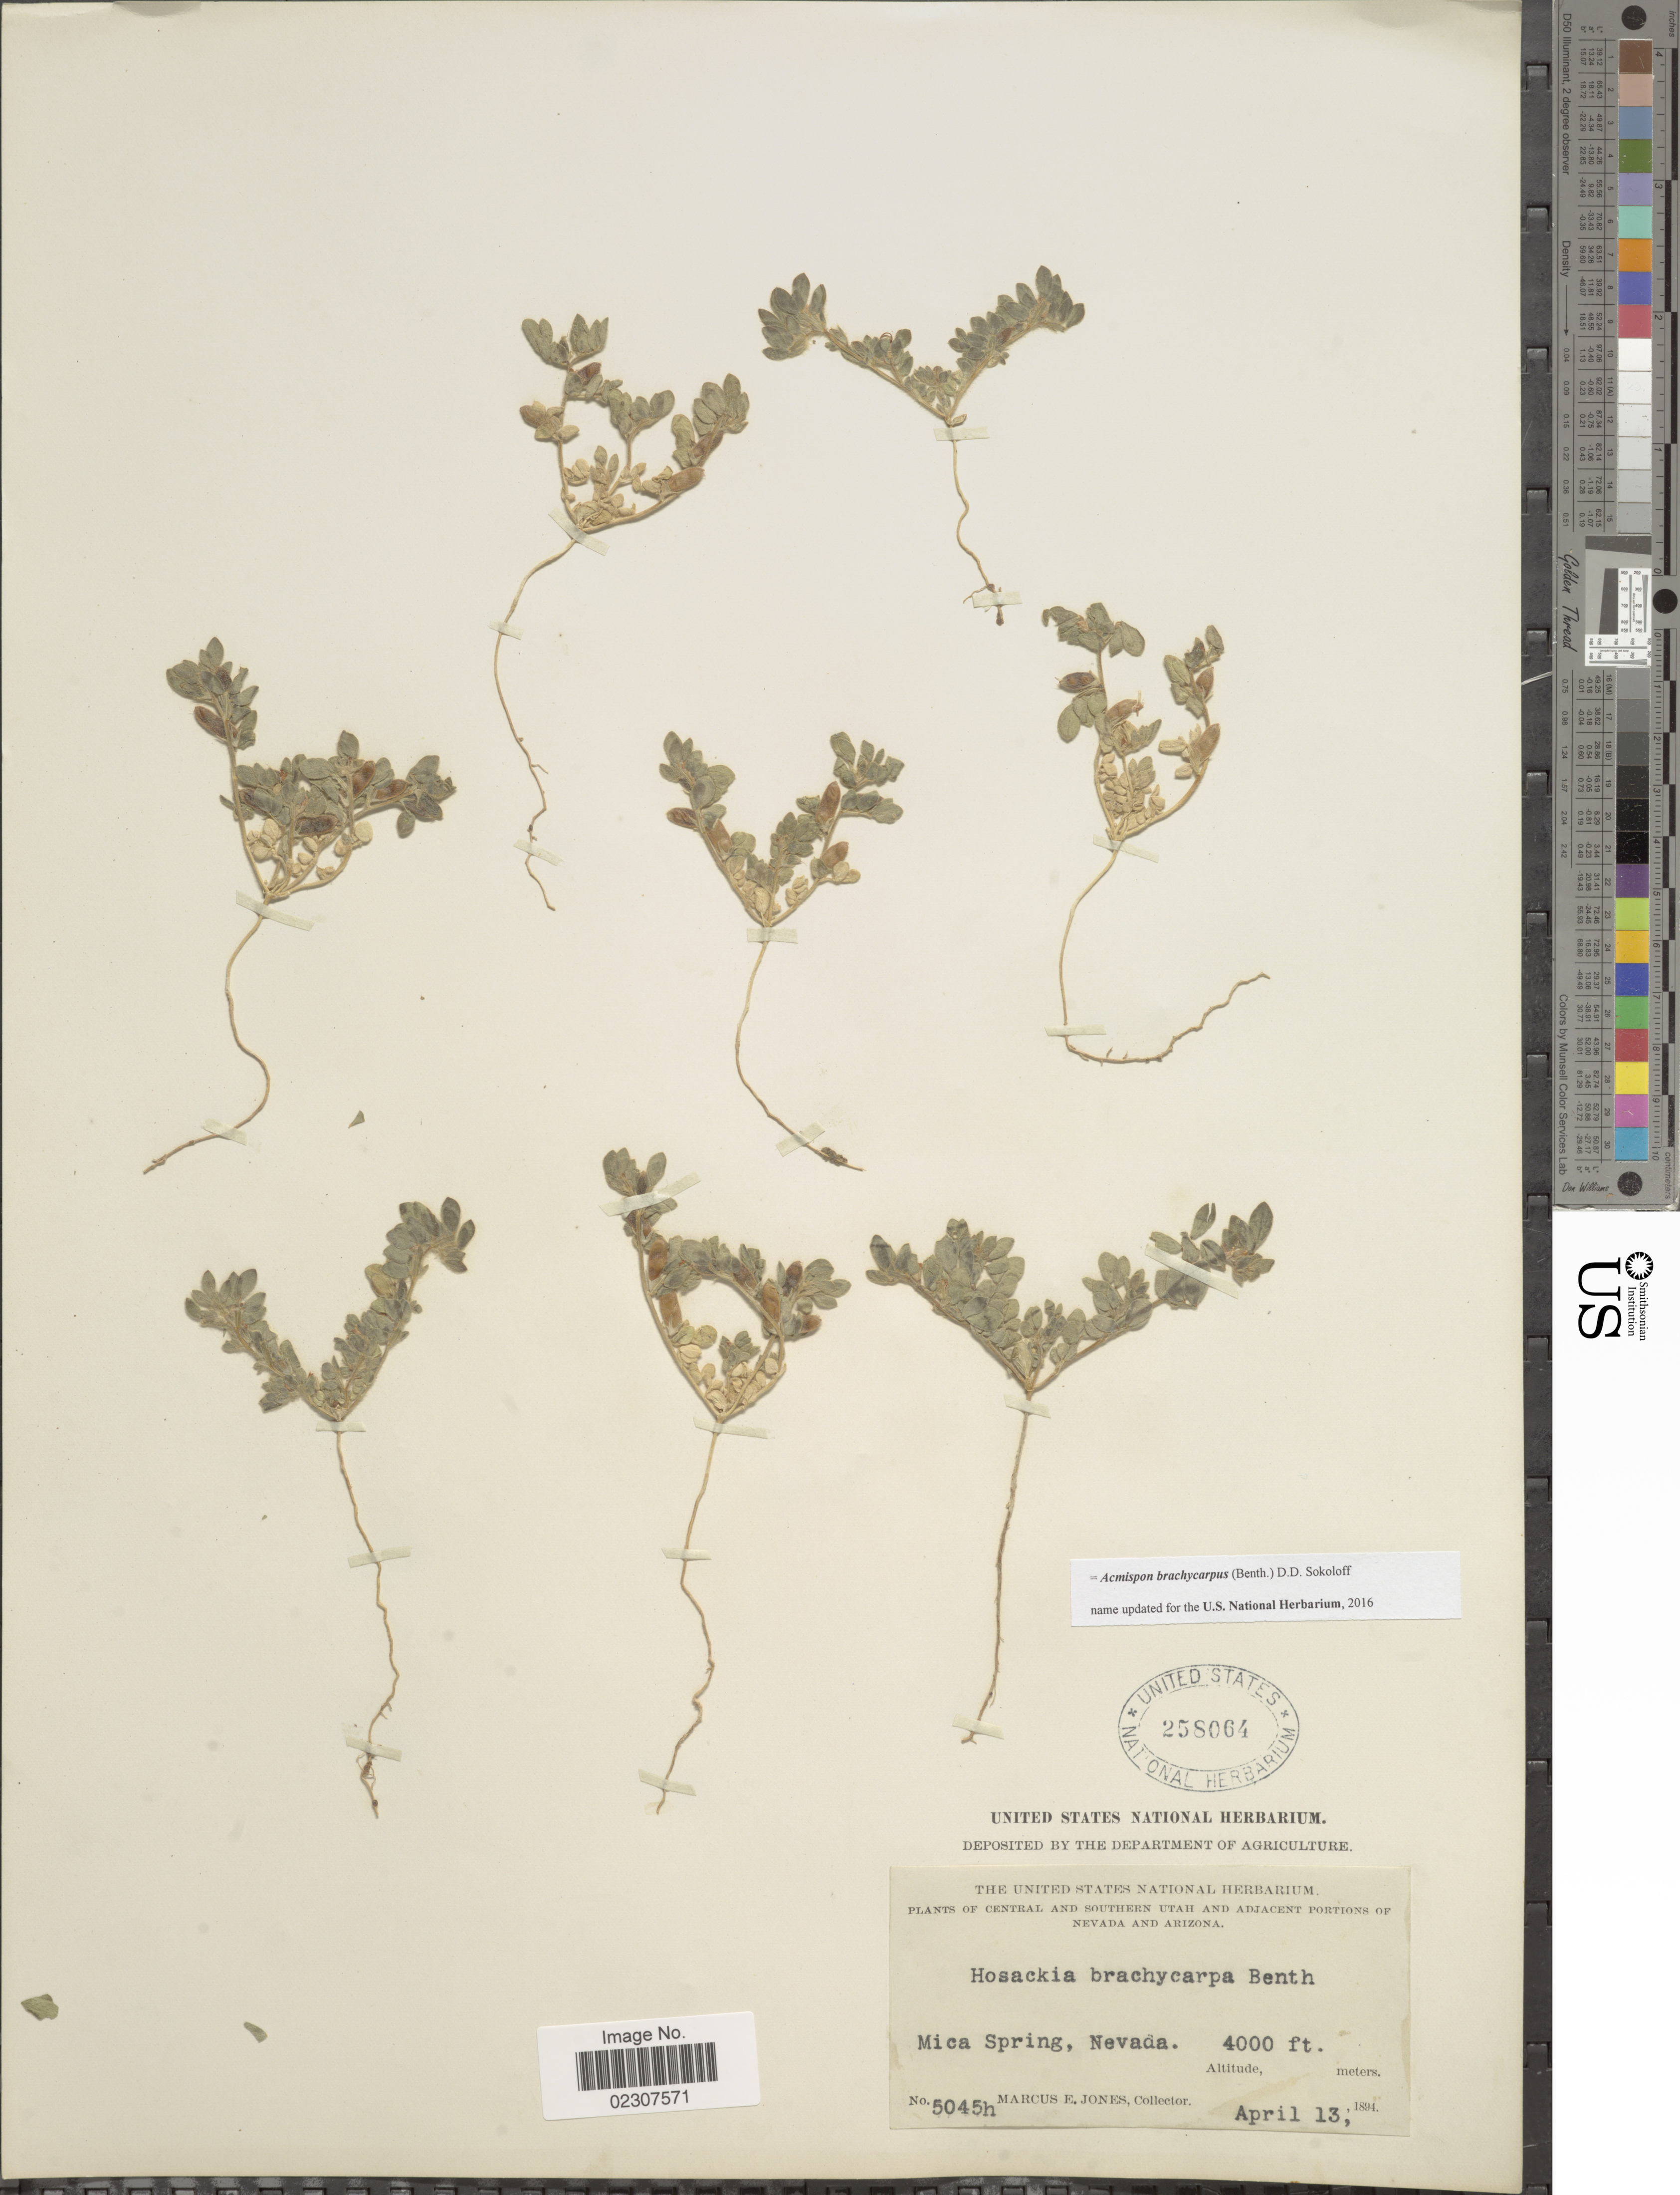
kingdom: Plantae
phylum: Tracheophyta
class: Magnoliopsida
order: Fabales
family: Fabaceae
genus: Acmispon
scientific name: Acmispon brachycarpus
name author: (Benth.) D.D. Sokoloff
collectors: M. E. Jones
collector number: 5045h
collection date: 1894-04-13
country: United States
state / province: Nevada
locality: Central and Southern Utah and Adjacent Portions of Nevada and Arizona, Mica Spring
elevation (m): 1219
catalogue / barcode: US 258064